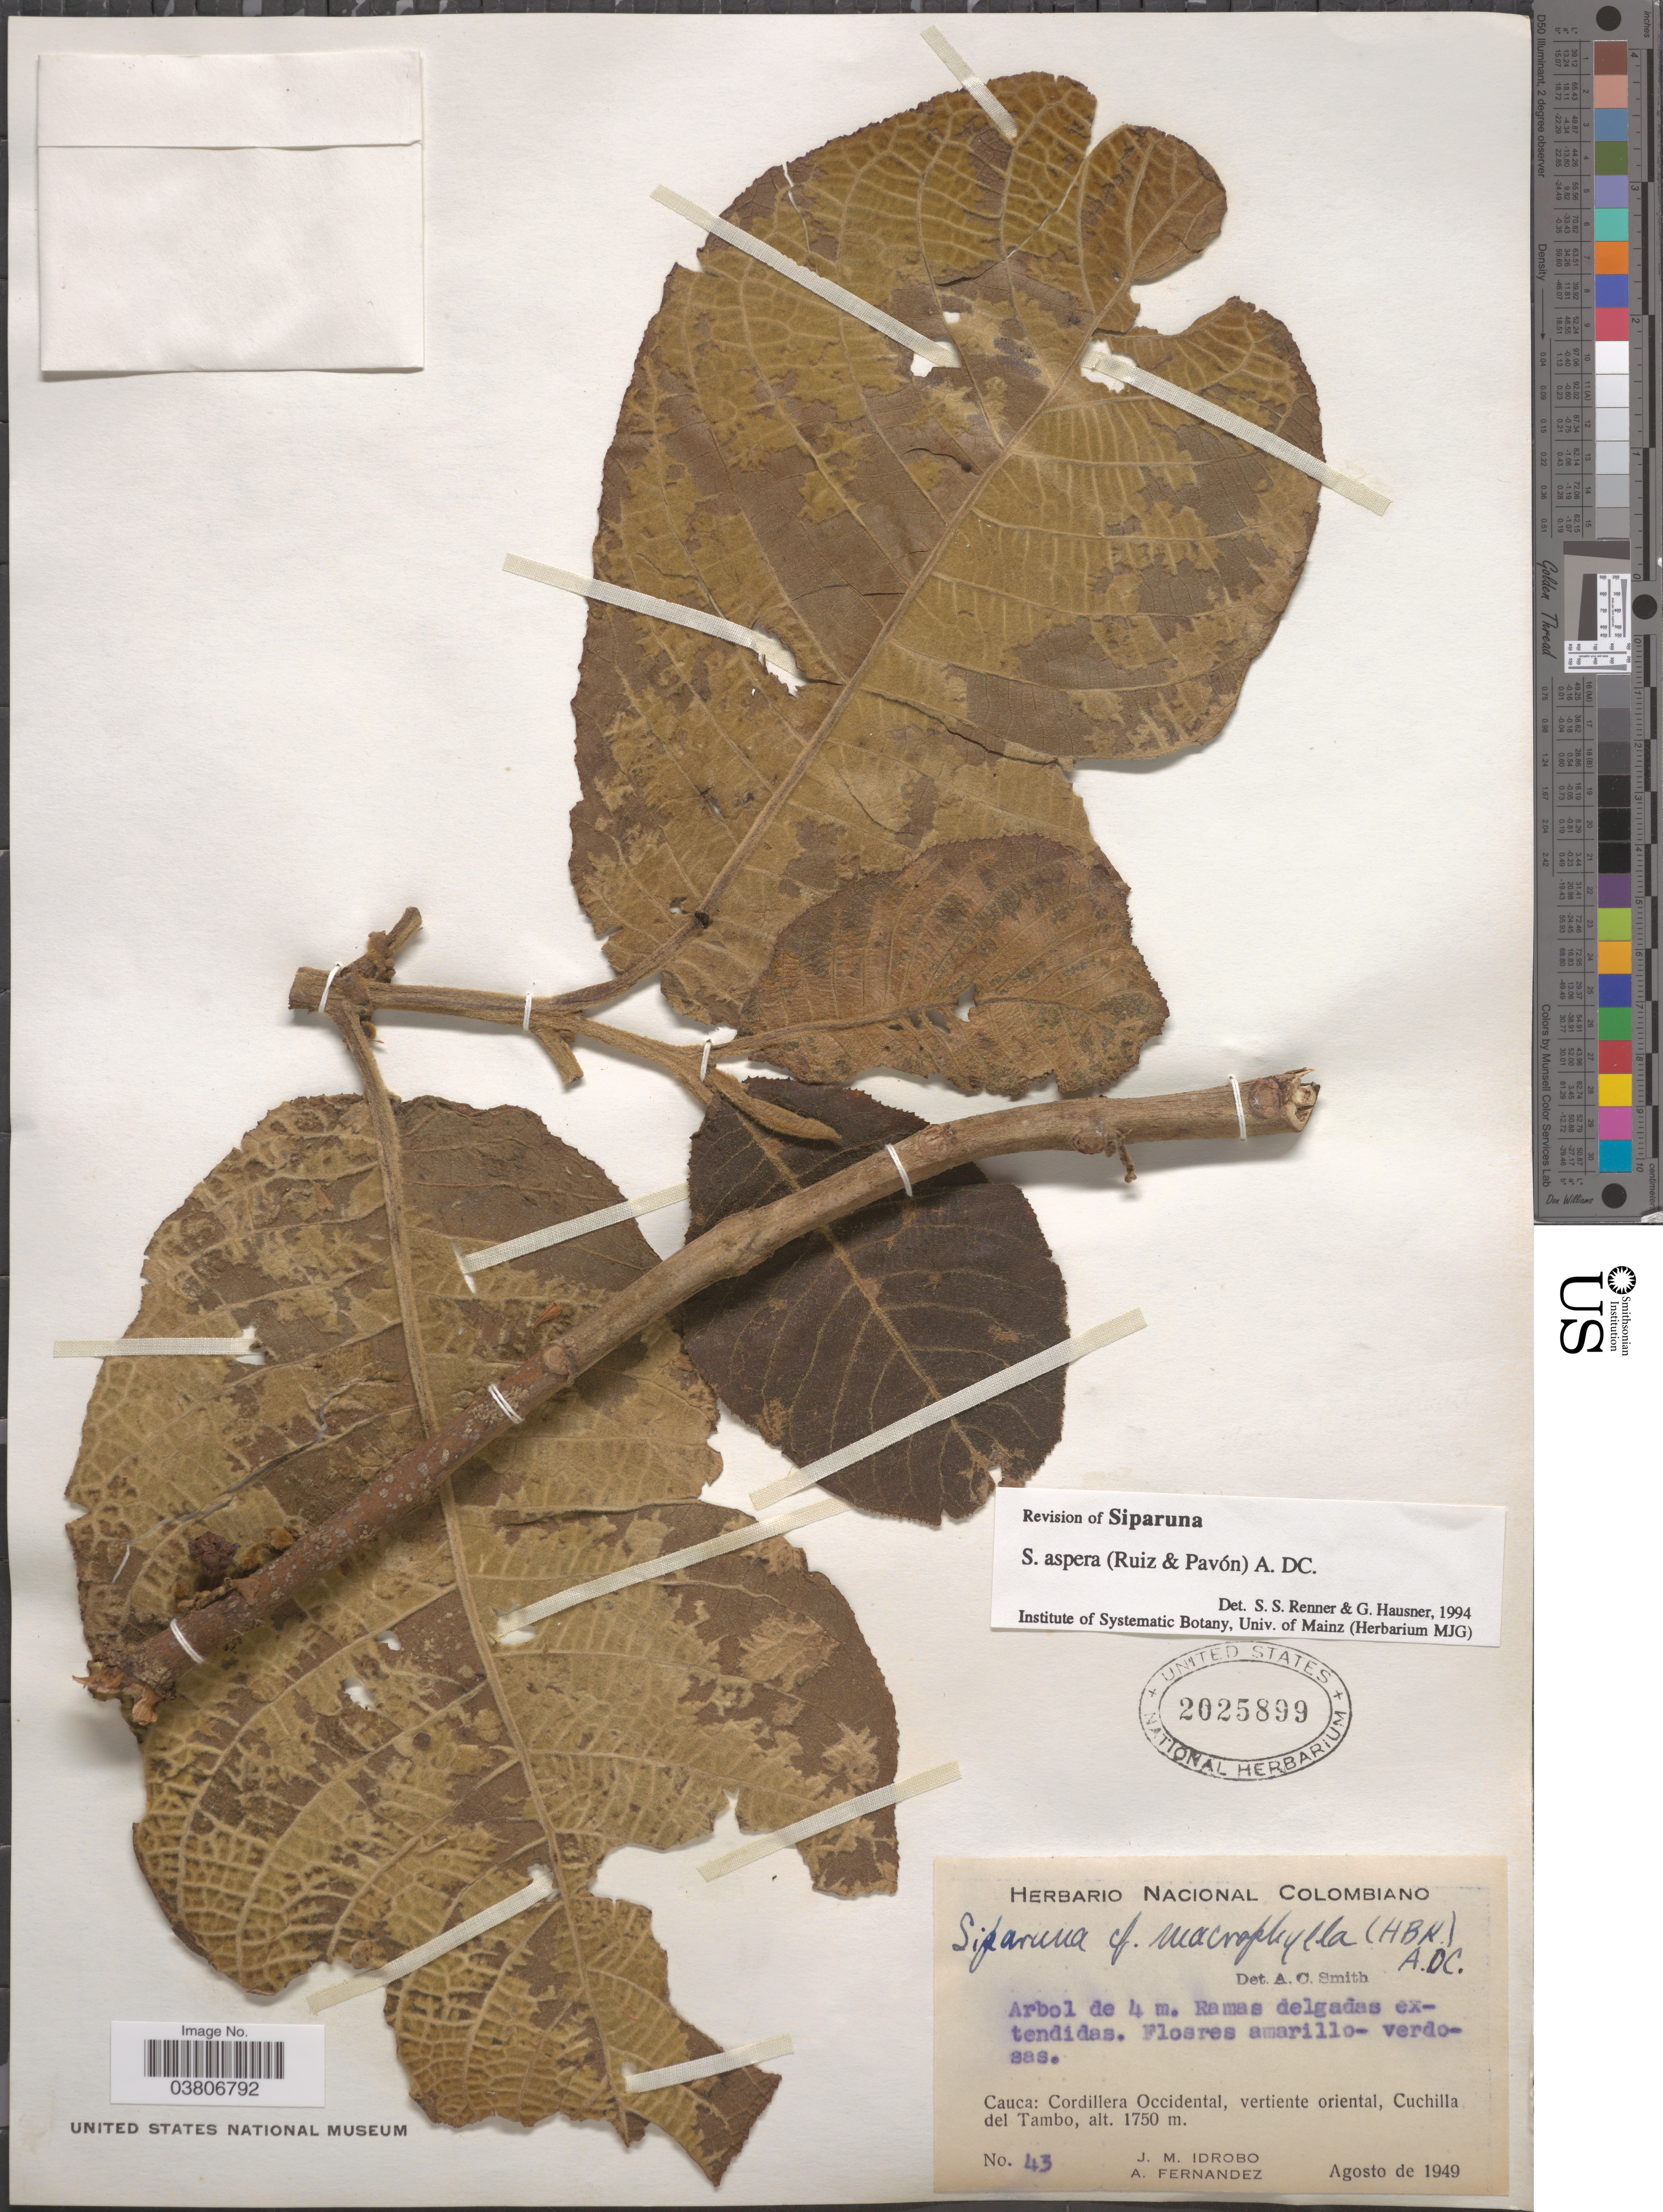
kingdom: Plantae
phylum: Tracheophyta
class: Magnoliopsida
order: Laurales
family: Siparunaceae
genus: Siparuna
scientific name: Siparuna aspera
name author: (Ruiz & Pav.) A. DC.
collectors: J. M. Idrobo & A. Fernandez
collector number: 43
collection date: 1949-08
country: Colombia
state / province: Cauca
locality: Cordillera Occidental, vertiente oriental, Cuchilla del Tambo.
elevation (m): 1750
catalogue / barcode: US 2025899